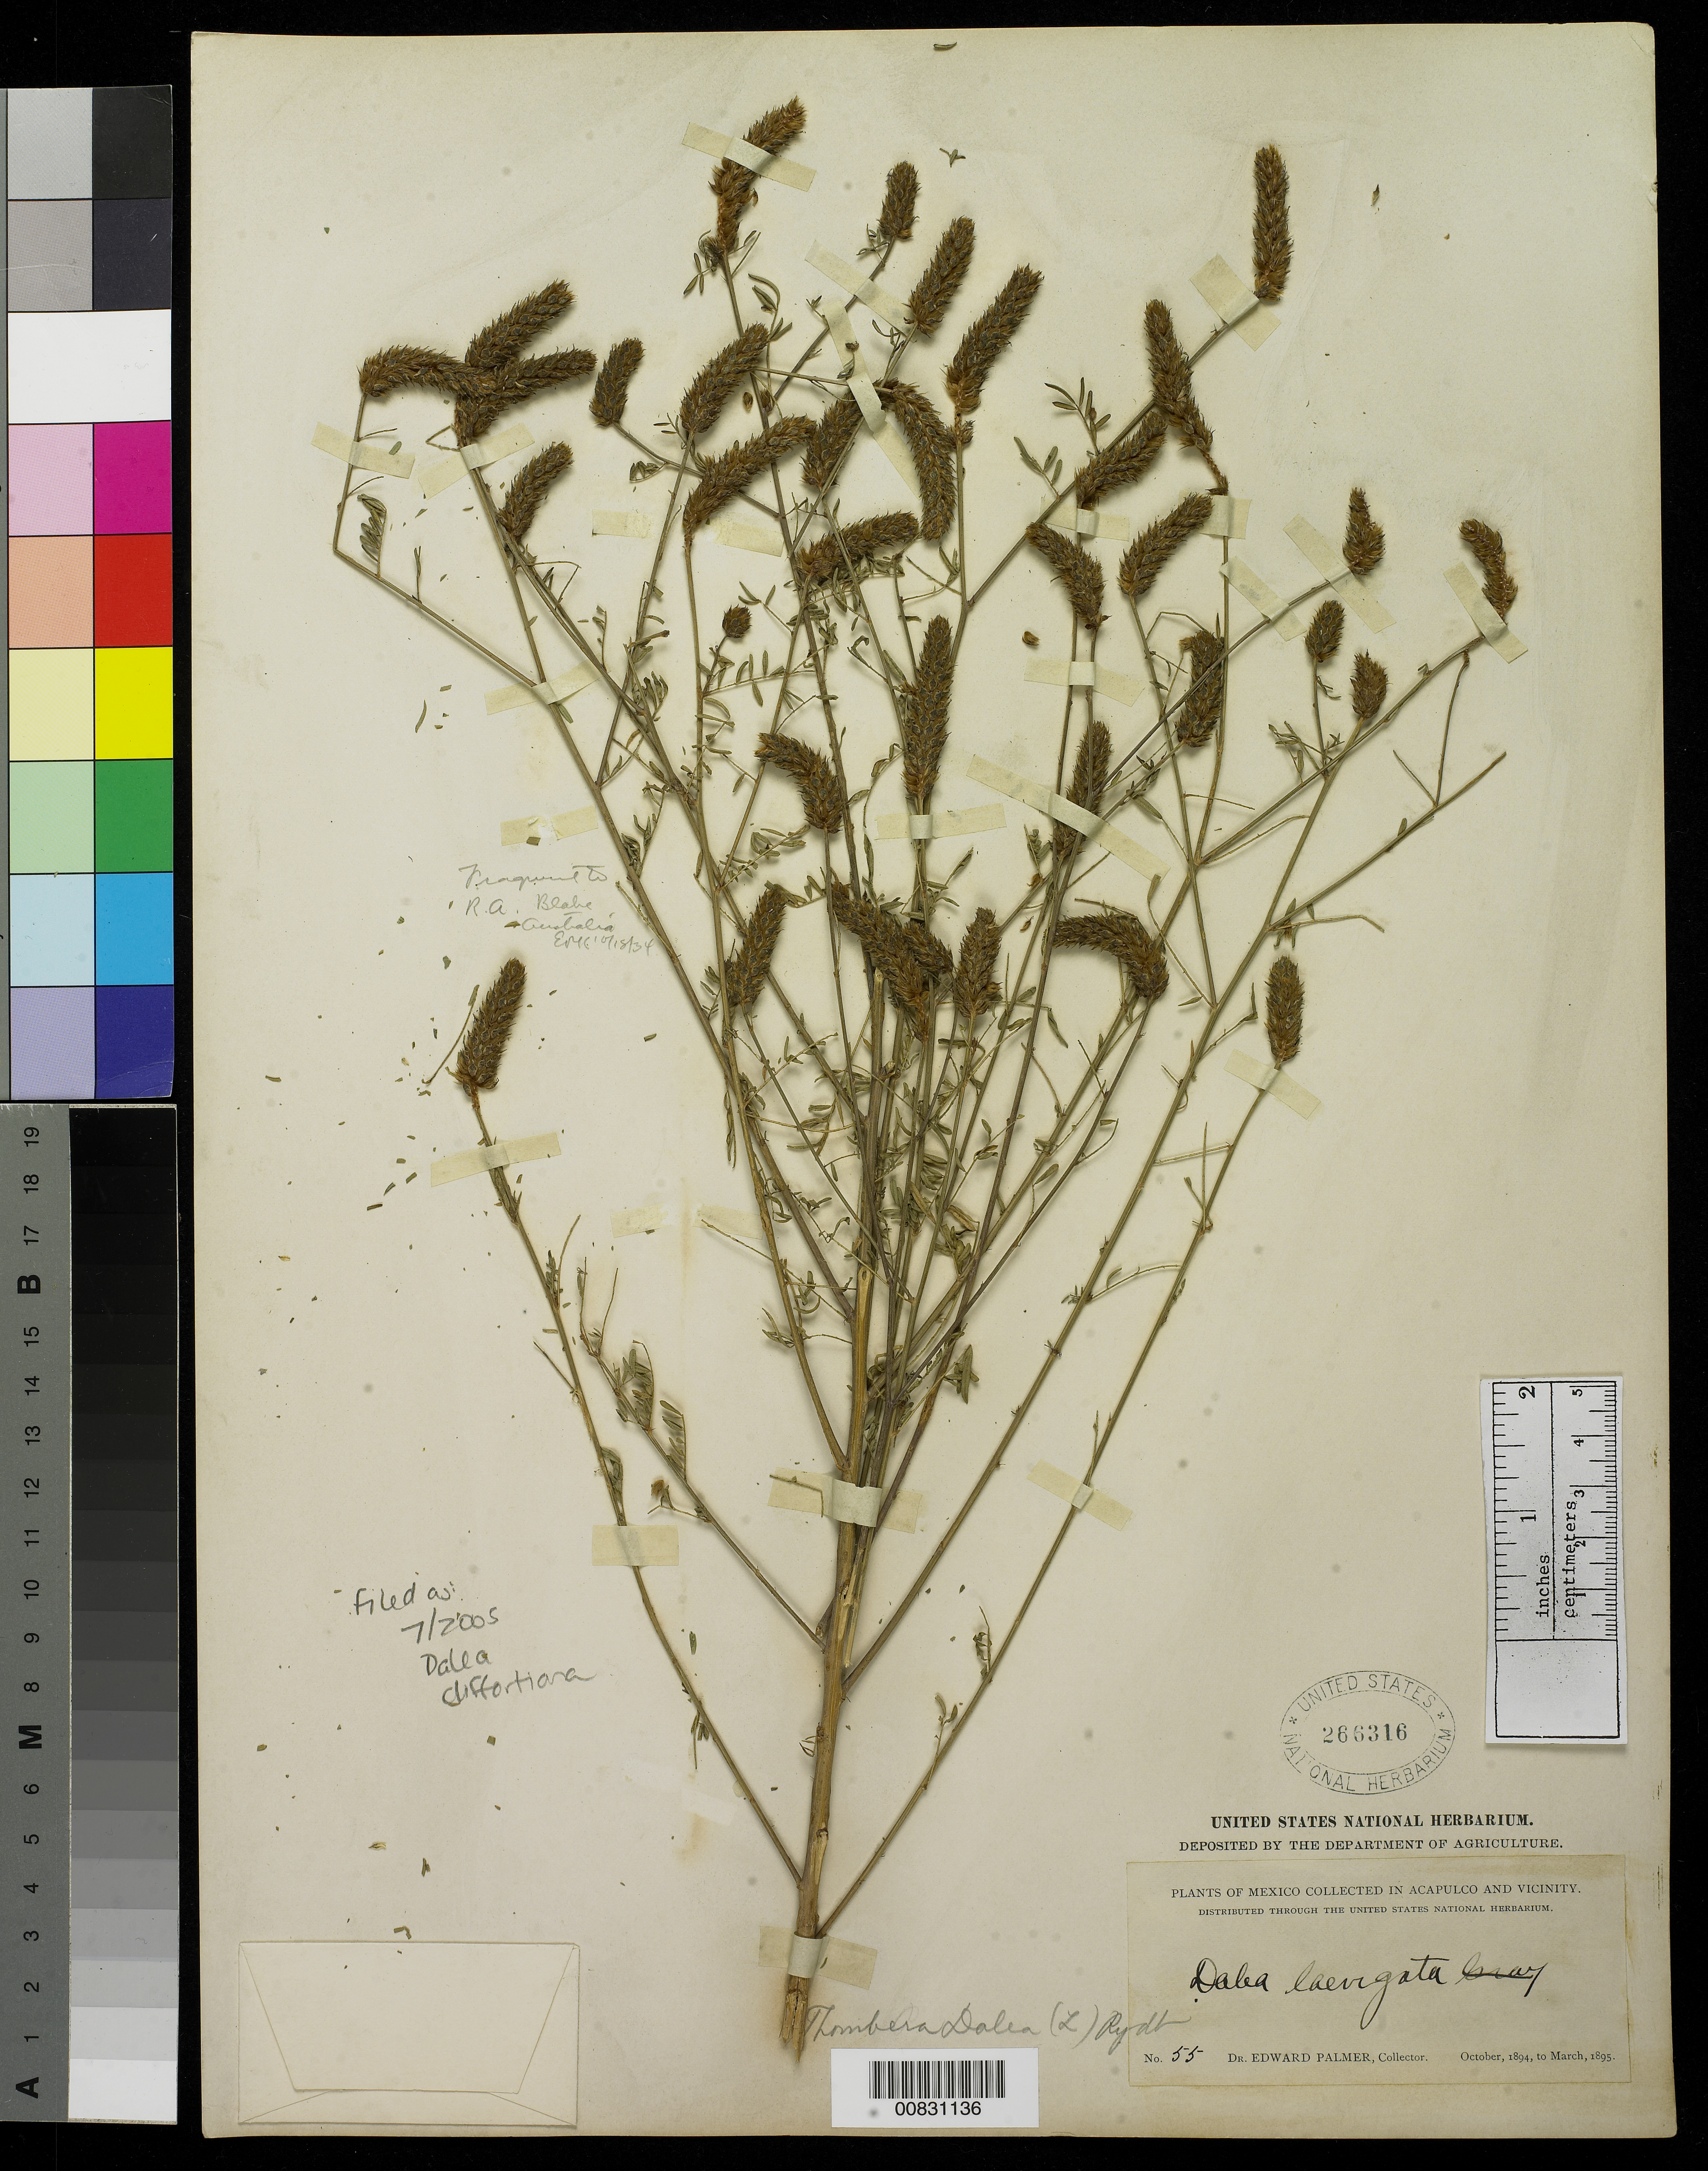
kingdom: Plantae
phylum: Tracheophyta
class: Magnoliopsida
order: Fabales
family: Fabaceae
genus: Dalea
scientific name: Dalea cliffortiana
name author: Willd.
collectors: E. Palmer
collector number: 55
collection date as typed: Oct 1894 to -- Mar 1895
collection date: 1894-10/1895-03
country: Mexico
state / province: Guerrero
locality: Acapulco, Guerrero and vicinity.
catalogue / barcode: US 266316